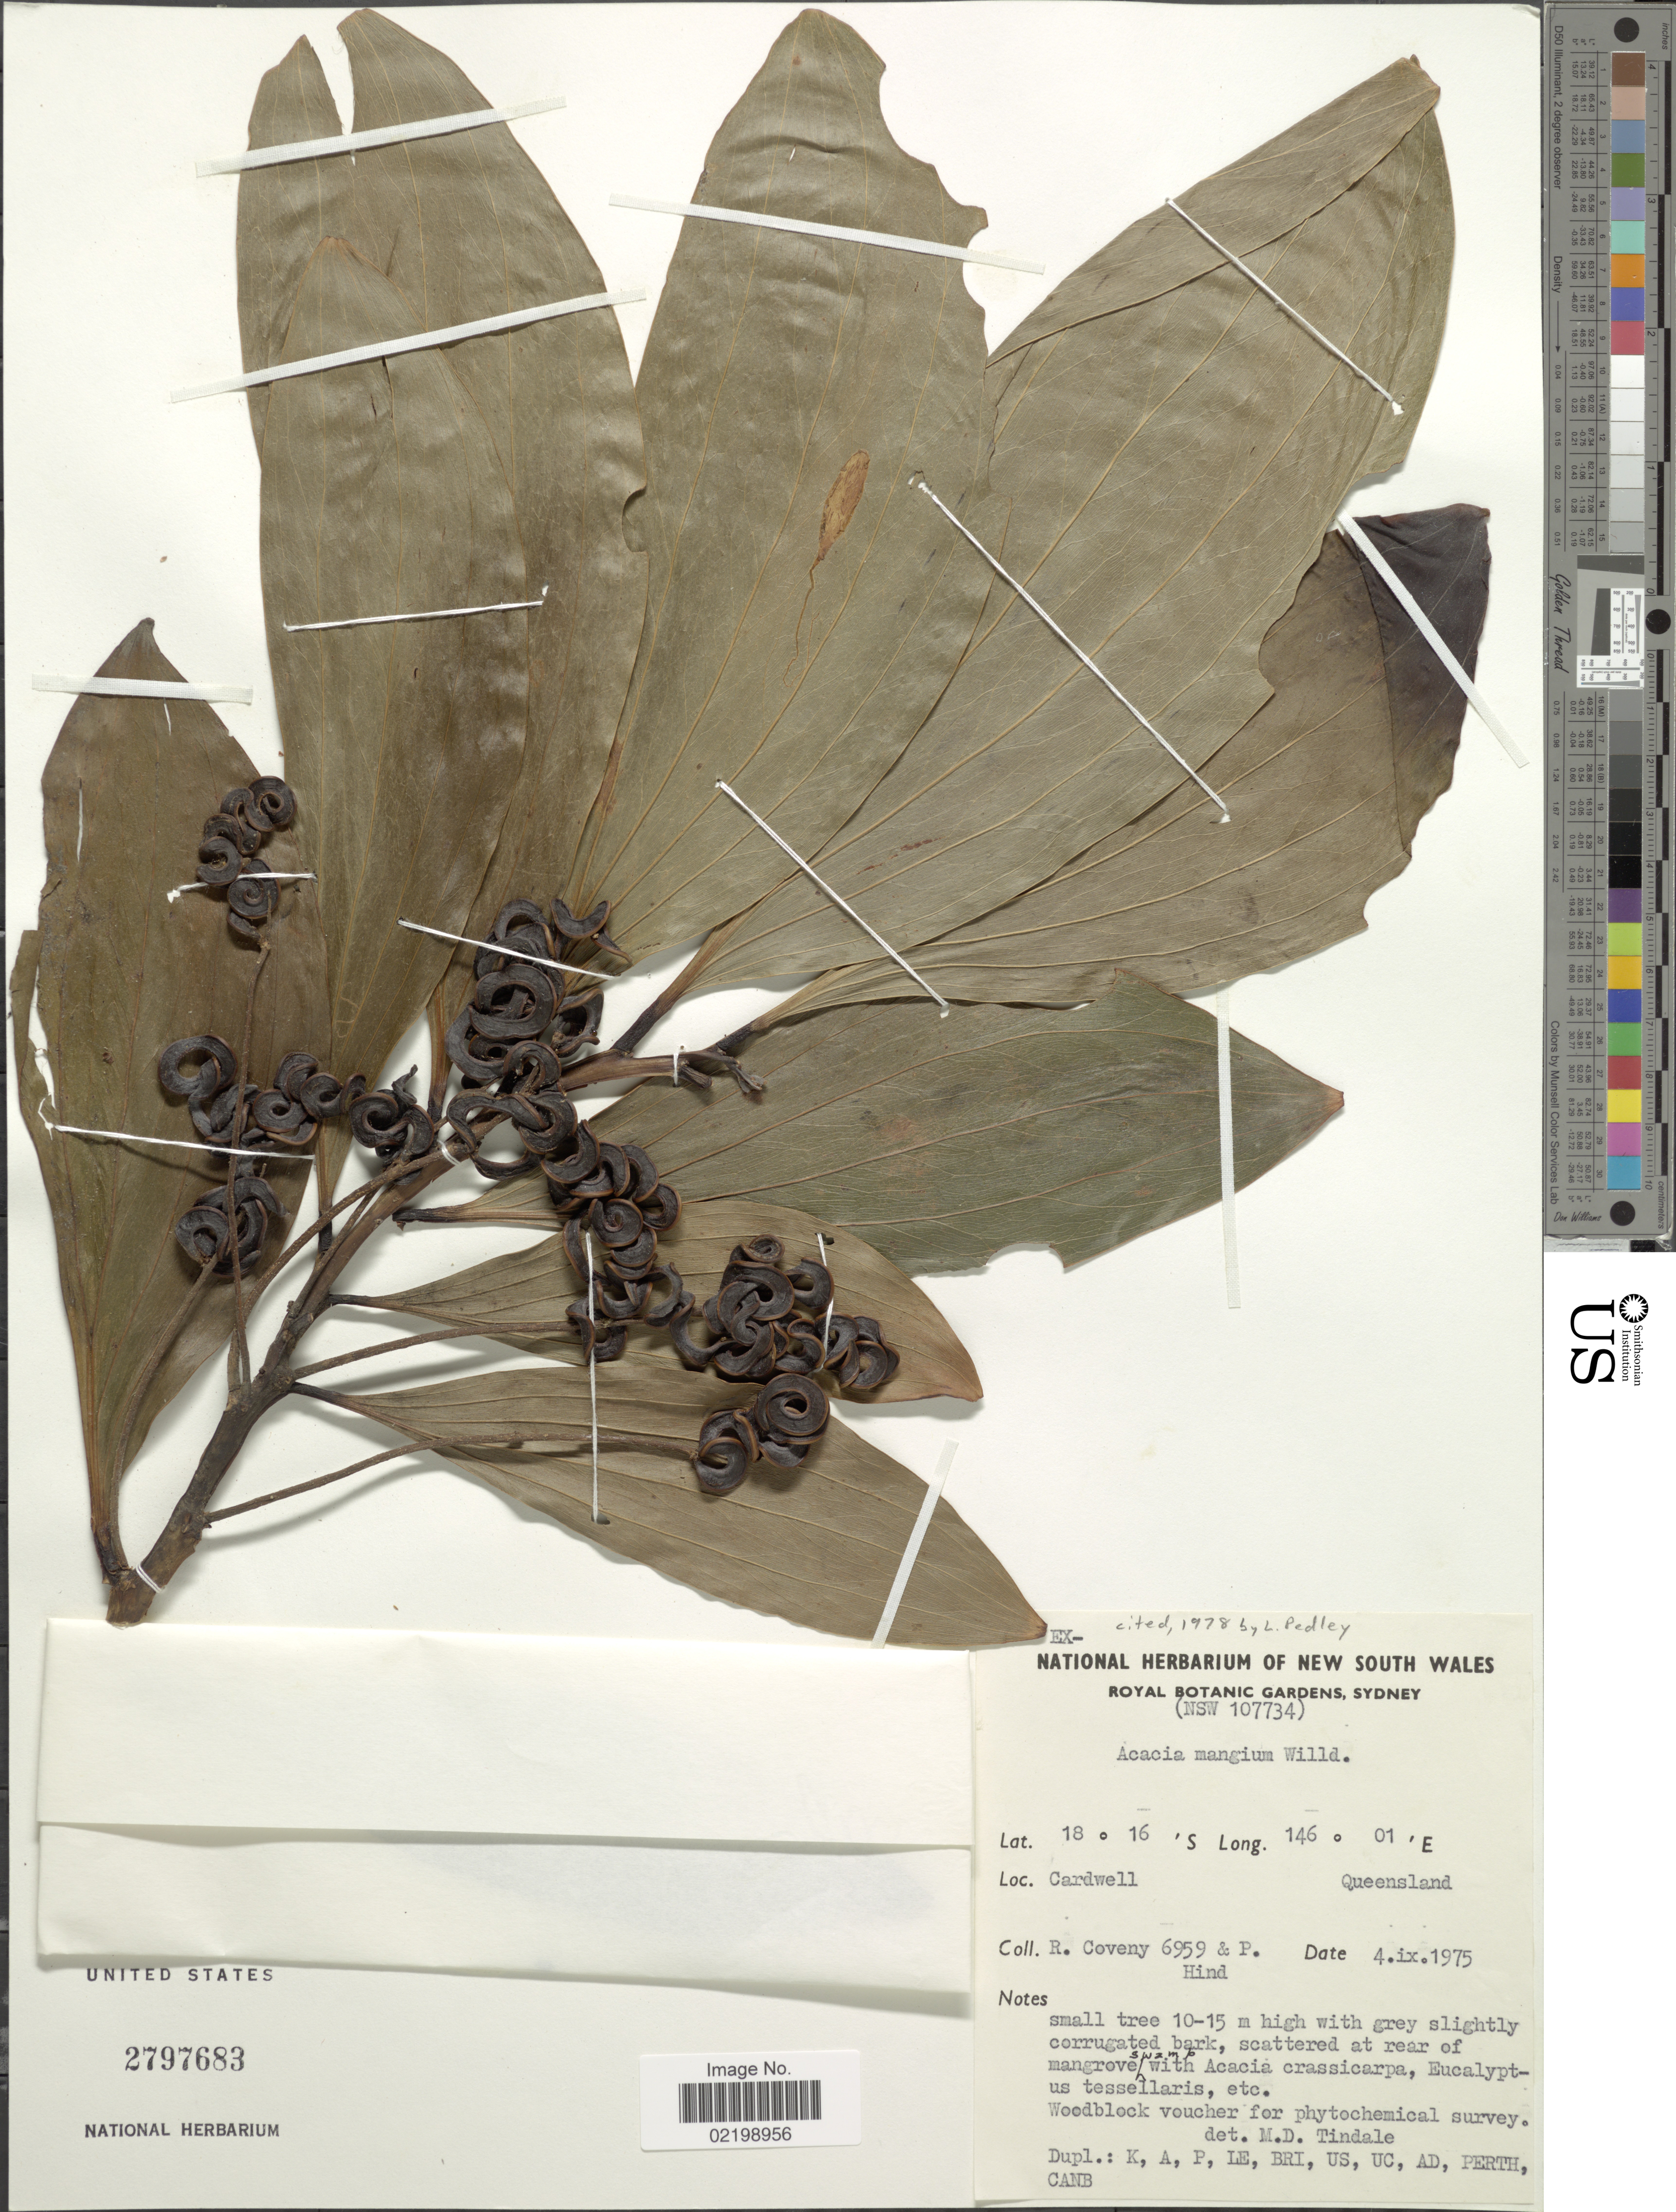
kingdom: Plantae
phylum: Tracheophyta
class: Magnoliopsida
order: Fabales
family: Fabaceae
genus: Acacia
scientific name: Acacia mangium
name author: Willd.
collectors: R. Coveny & P. Hind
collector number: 6959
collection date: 1975-09-04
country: Australia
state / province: Queensland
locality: Cardwell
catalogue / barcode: US 2797683